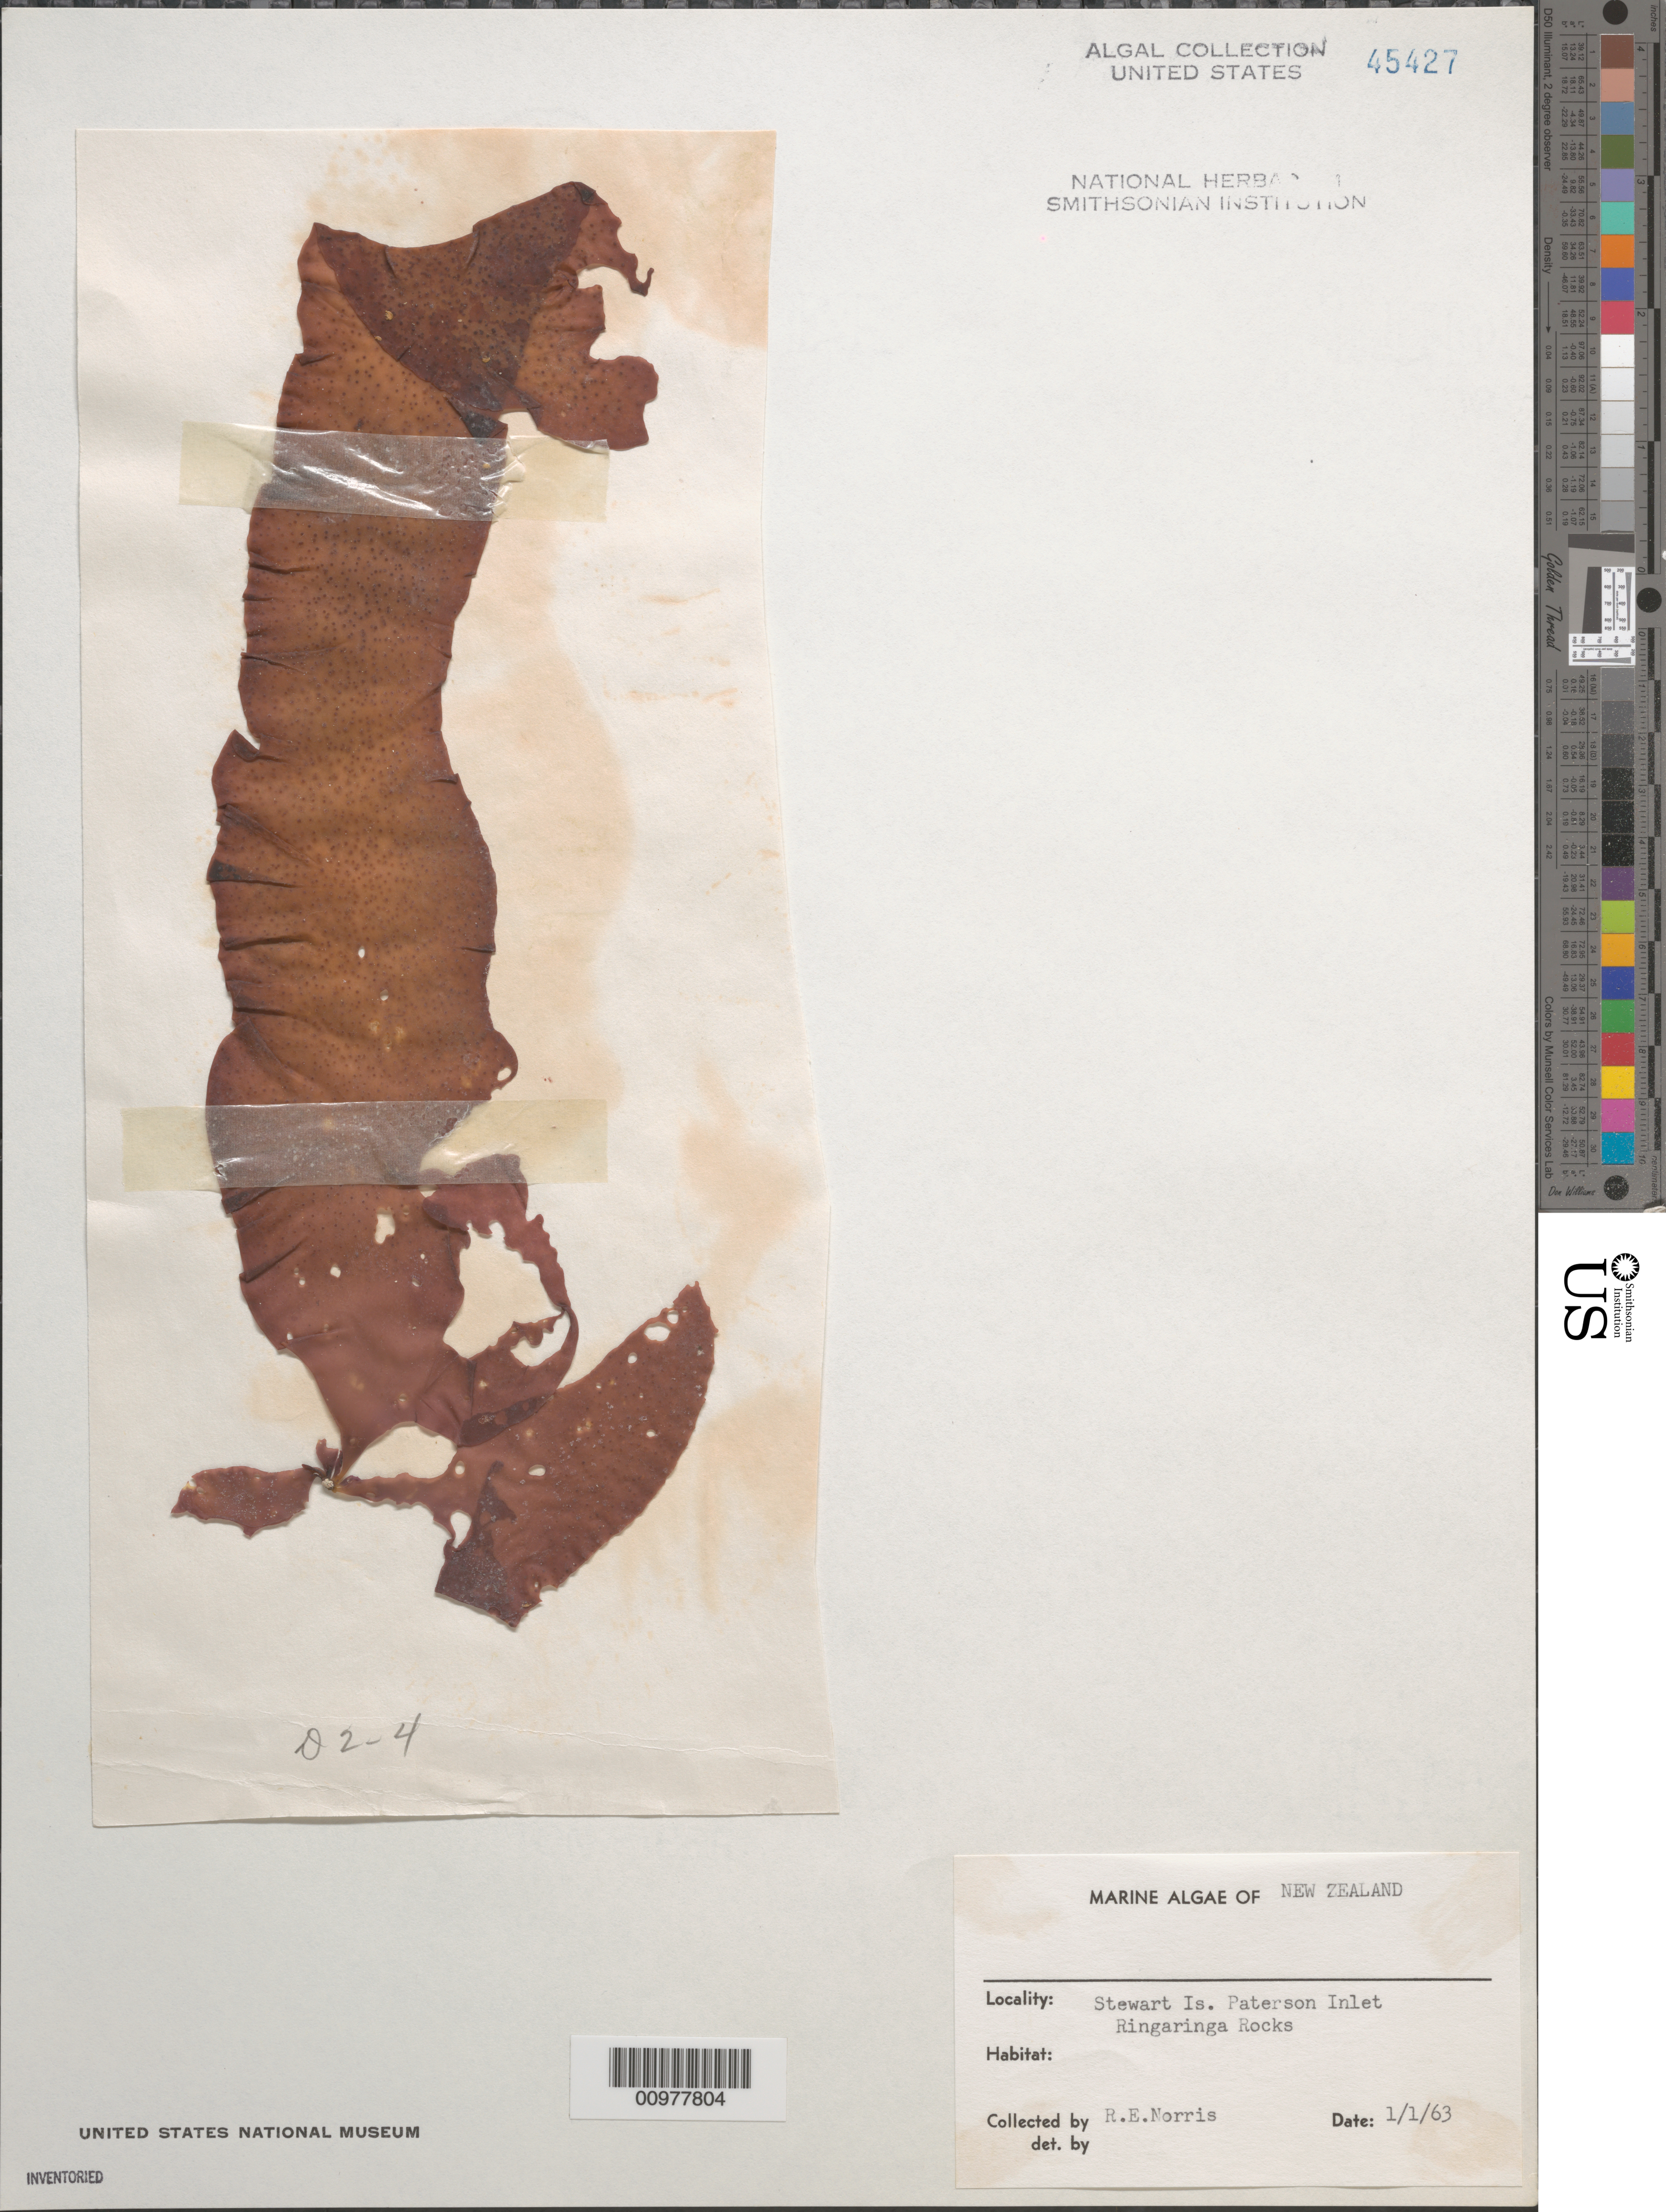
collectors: R. E. Norris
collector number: D2-4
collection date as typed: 01 Jan 1963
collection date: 1963-01-01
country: New Zealand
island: Stewart Island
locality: Paterson Inlet, Ringaringa Rocks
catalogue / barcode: US 45427